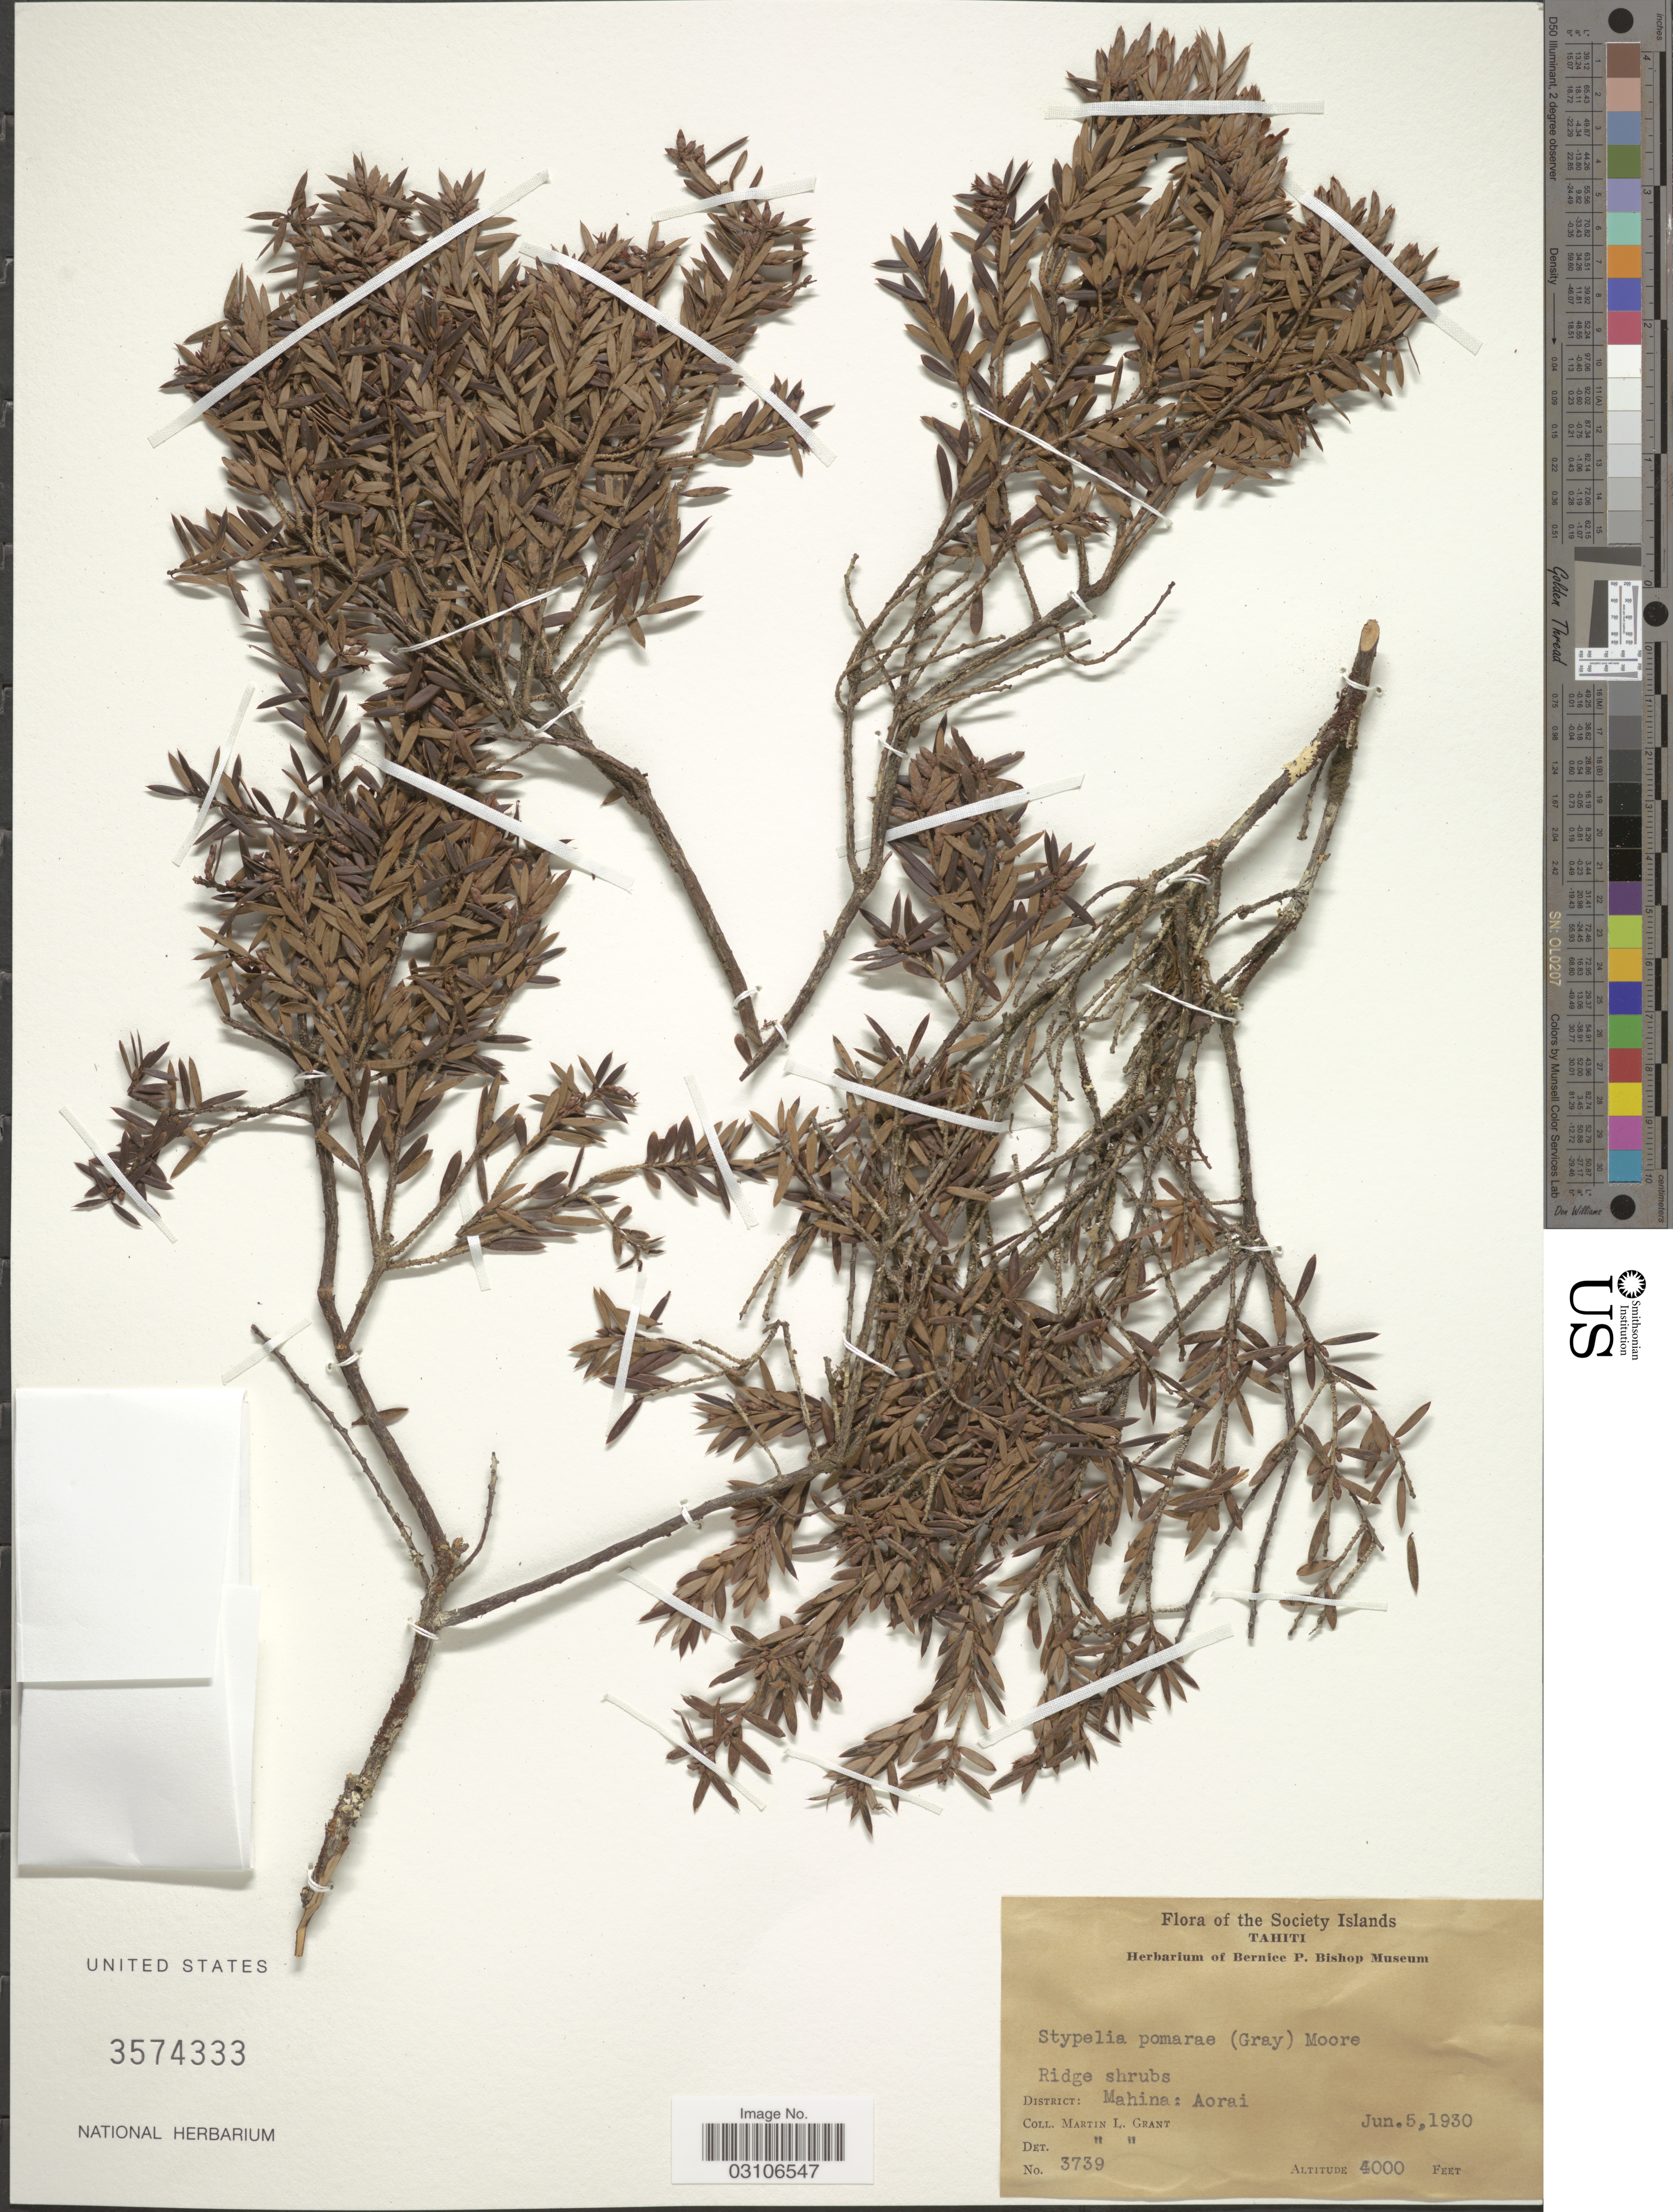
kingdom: Plantae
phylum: Tracheophyta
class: Magnoliopsida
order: Ericales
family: Ericaceae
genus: Styphelia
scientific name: Styphelia pomarae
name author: (A. Gray) J.W. Moore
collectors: M. L. Grant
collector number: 3739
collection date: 1930-06-05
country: French Polynesia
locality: Society Islands. Tahiti. District: Mahina: Aorai.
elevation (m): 1219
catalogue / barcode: US 3574333